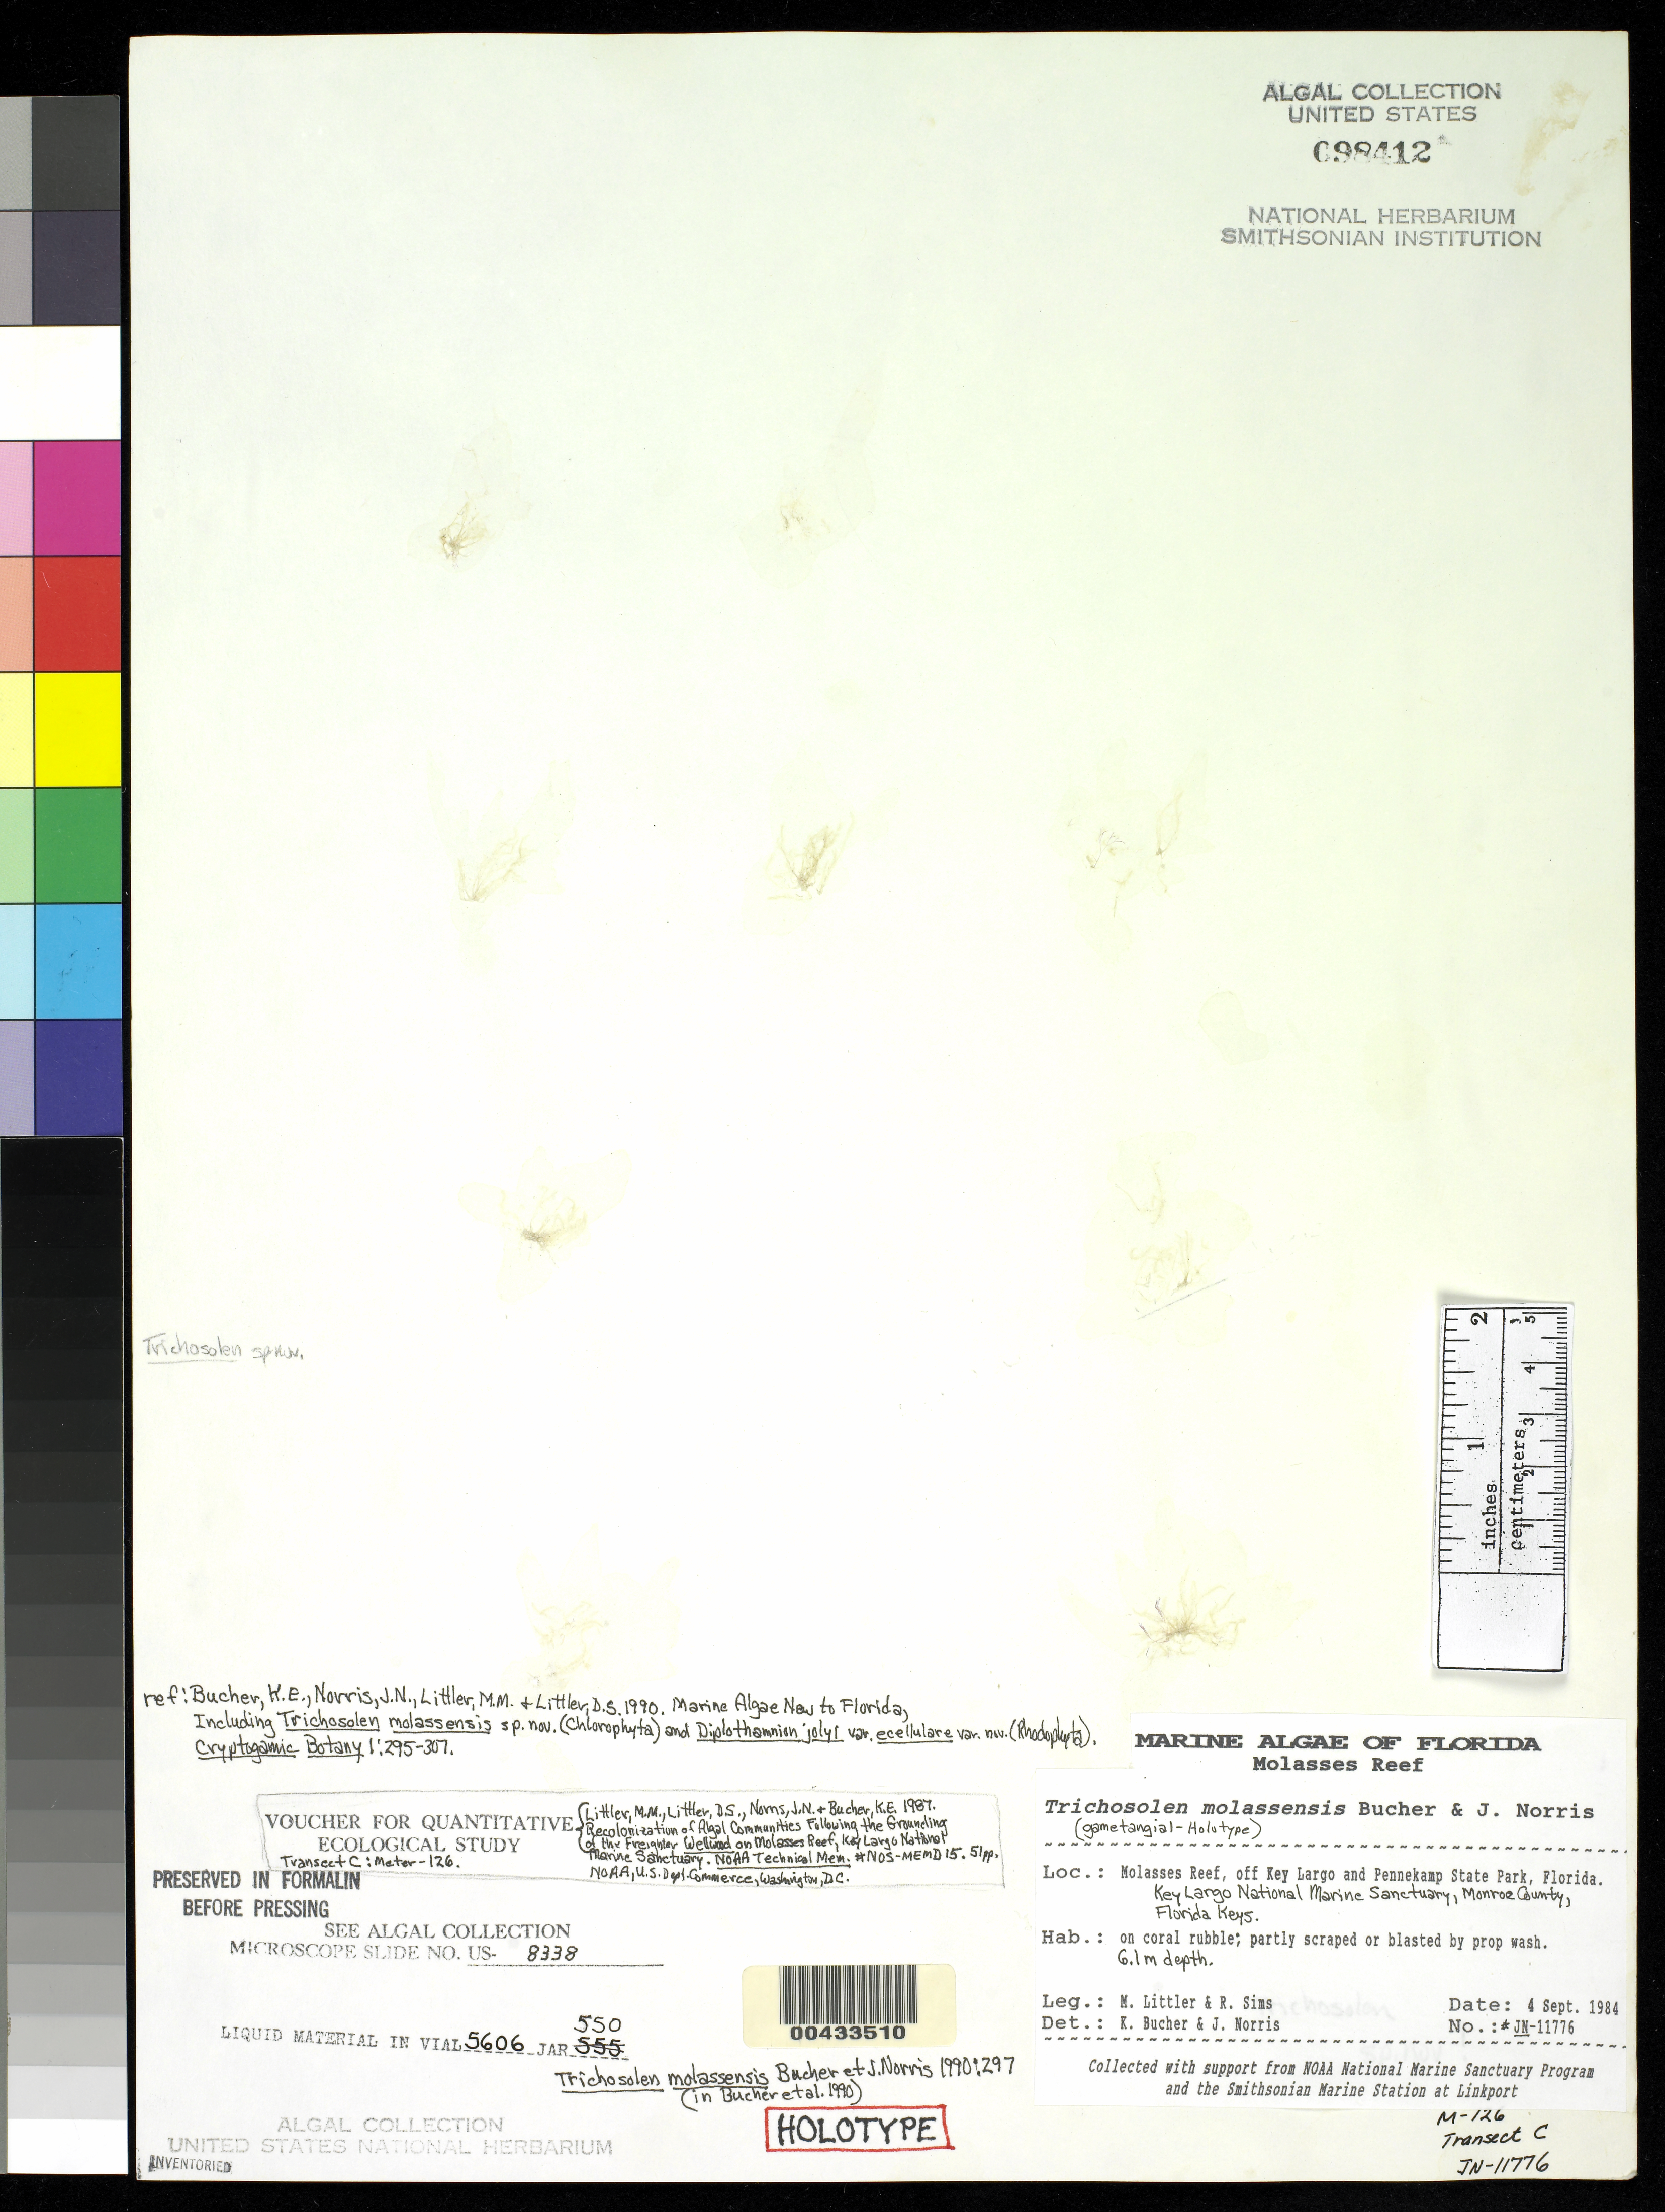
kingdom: Plantae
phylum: Chlorophyta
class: Ulvophyceae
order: Bryopsidales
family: Bryopsidaceae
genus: Trichosolen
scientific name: Trichosolen molassensis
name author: K.E. Bucher & J.N. Norris in K.E. Bucher et al.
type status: Holotype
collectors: M. M. Littler & R. H. Sims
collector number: JN-11776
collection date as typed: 04 Sep 1984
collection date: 1984-09-04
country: United States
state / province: Florida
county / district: Monroe County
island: Florida Keys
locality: Molasses Reef, off Key Largo, Pennekamp State Park, Key Largo National Marine Sanctuary.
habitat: On coral rubble hit by propeller wash; 6.1 meter depth.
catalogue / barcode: US 98412